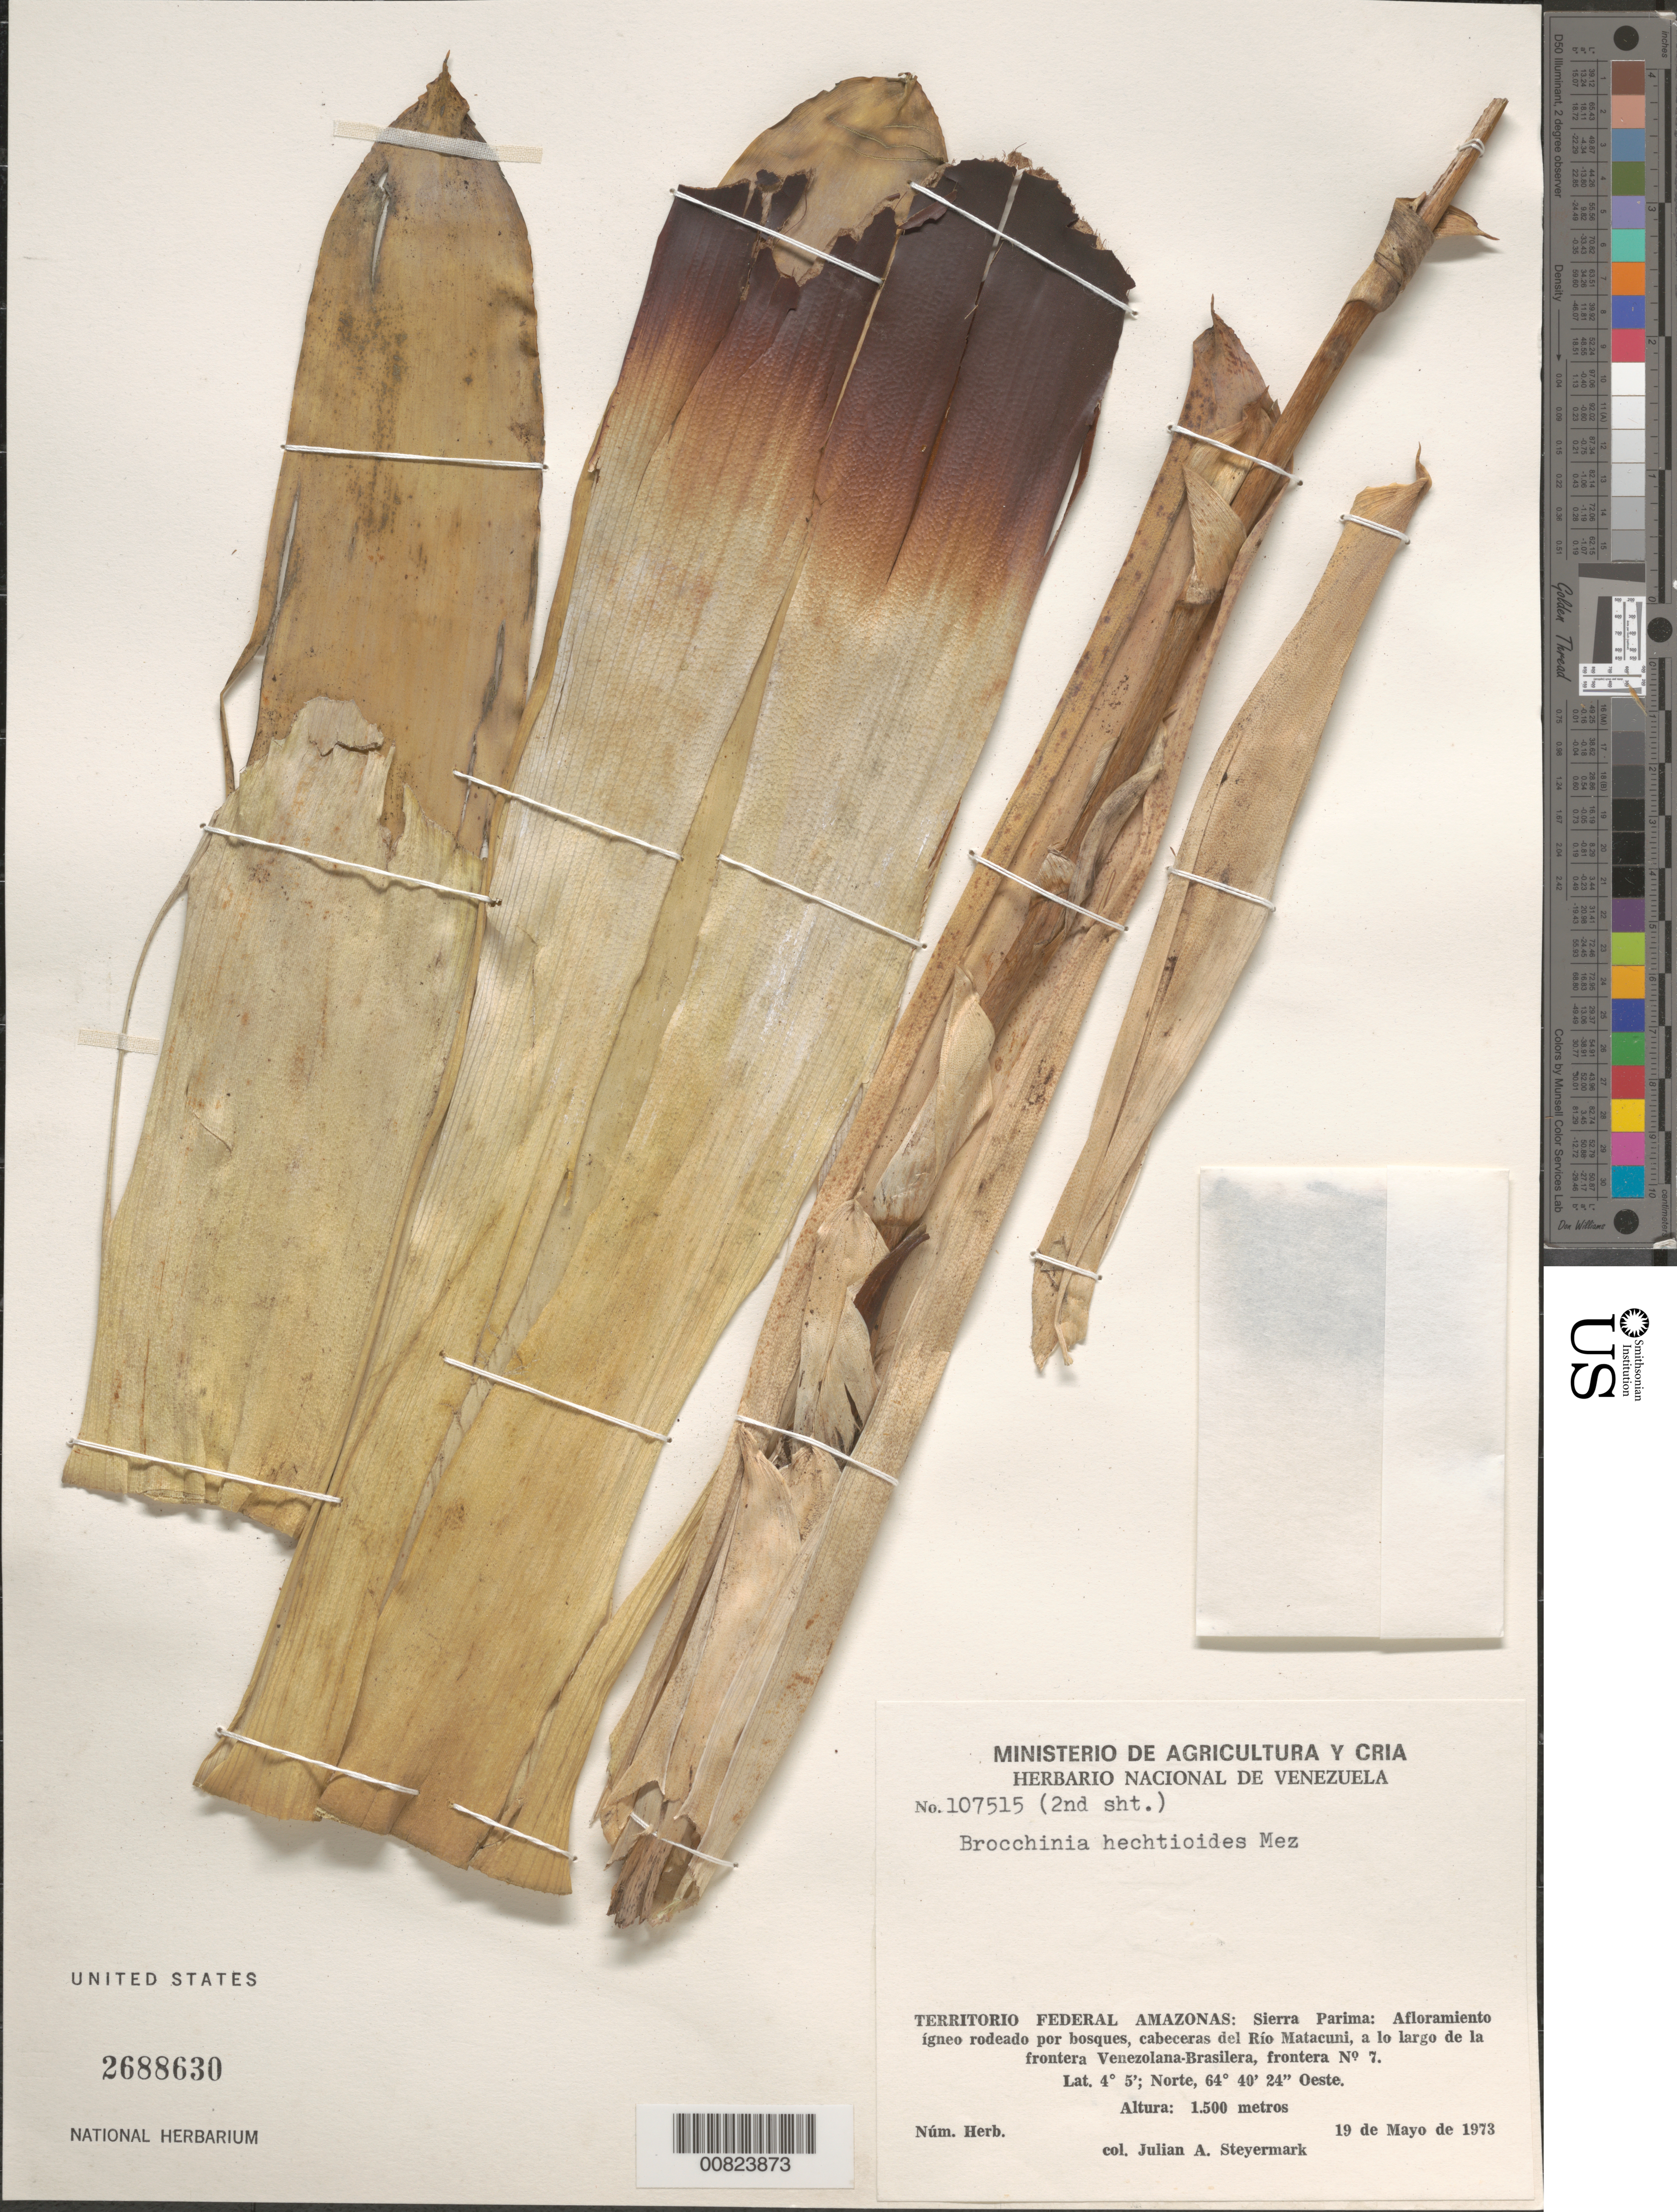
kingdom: Plantae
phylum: Tracheophyta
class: Liliopsida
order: Poales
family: Bromeliaceae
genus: Brocchinia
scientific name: Brocchinia hechtioides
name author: Mez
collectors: J. Steyermark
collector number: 107515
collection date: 1973-05-19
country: Venezuela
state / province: Amazonas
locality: Territorio Federal Amazonas: Sierra Parima, Afloramiento ígneo rodeado por bosques, cabeceras del Río Matacuni, a lo largo de la frontera Venezolana-Brasilera, frontera No 7.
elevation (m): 1500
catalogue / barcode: US 2688630